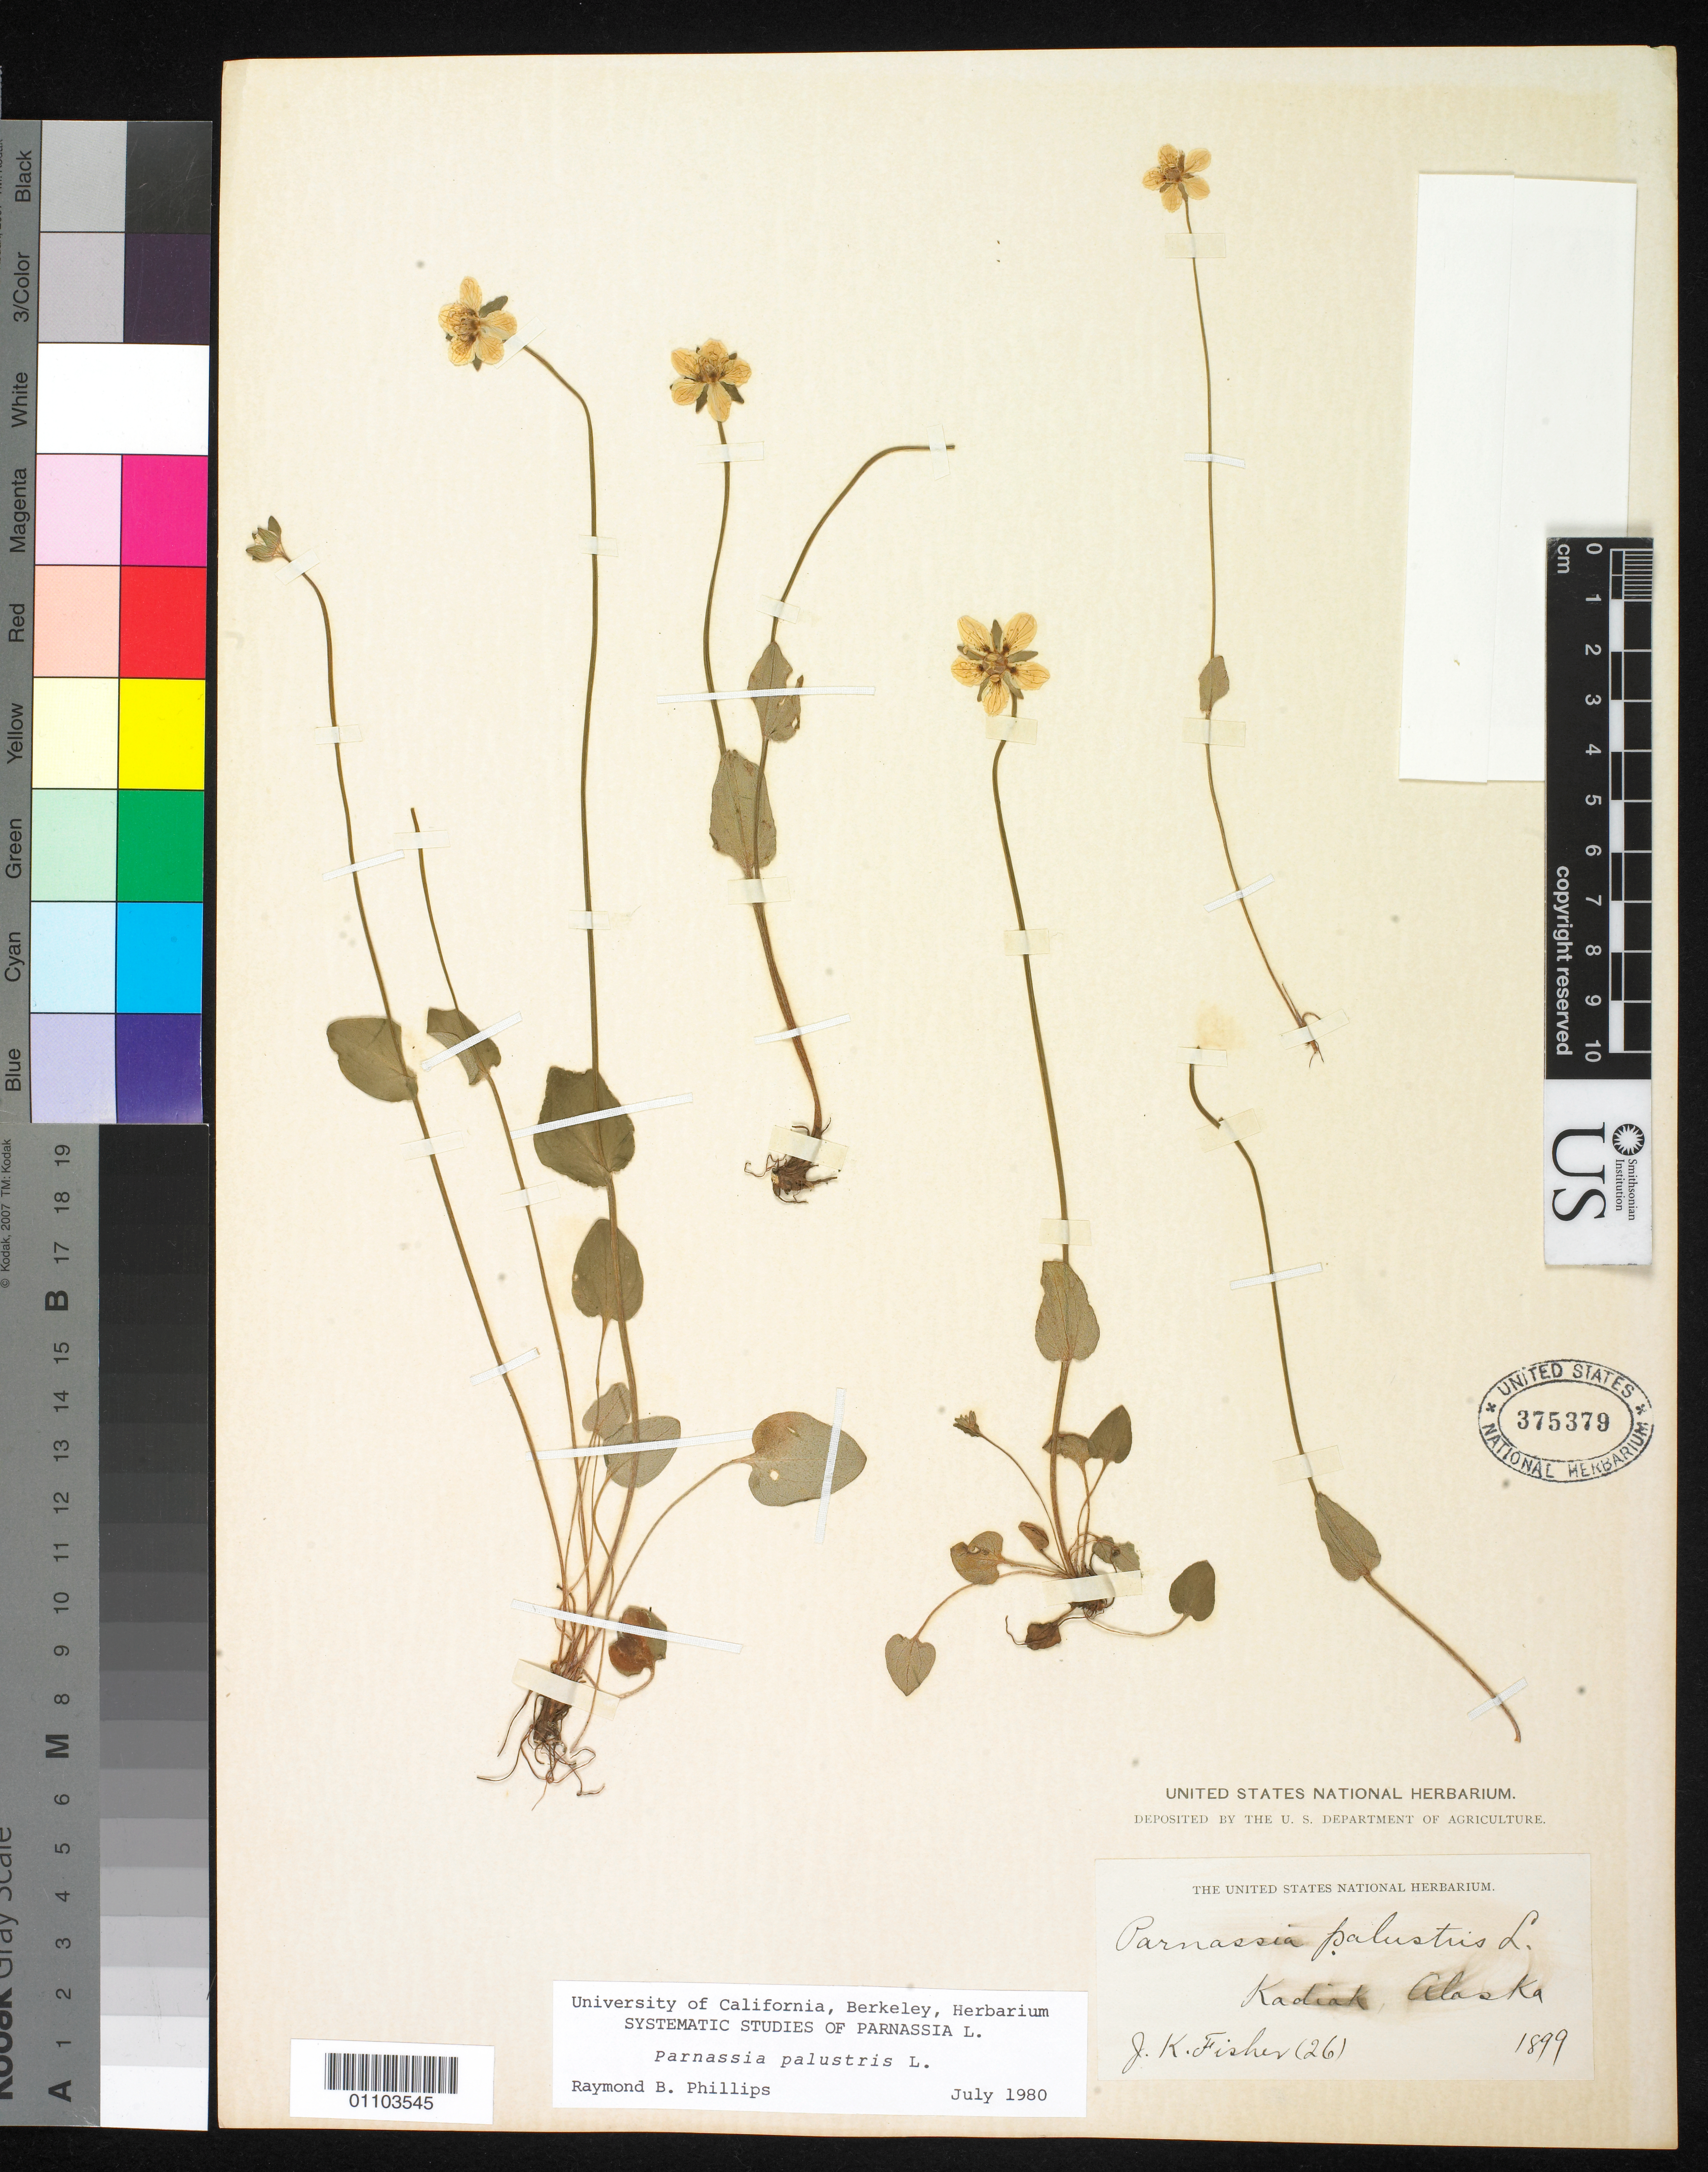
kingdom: Plantae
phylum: Tracheophyta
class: Magnoliopsida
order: Celastrales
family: Parnassiaceae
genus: Parnassia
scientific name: Parnassia palustris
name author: L.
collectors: W. J. Fisher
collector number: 26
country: United States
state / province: Alaska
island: Kodiak I.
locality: Kodiak (Kadiak, Kadyak)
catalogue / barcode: US 375379